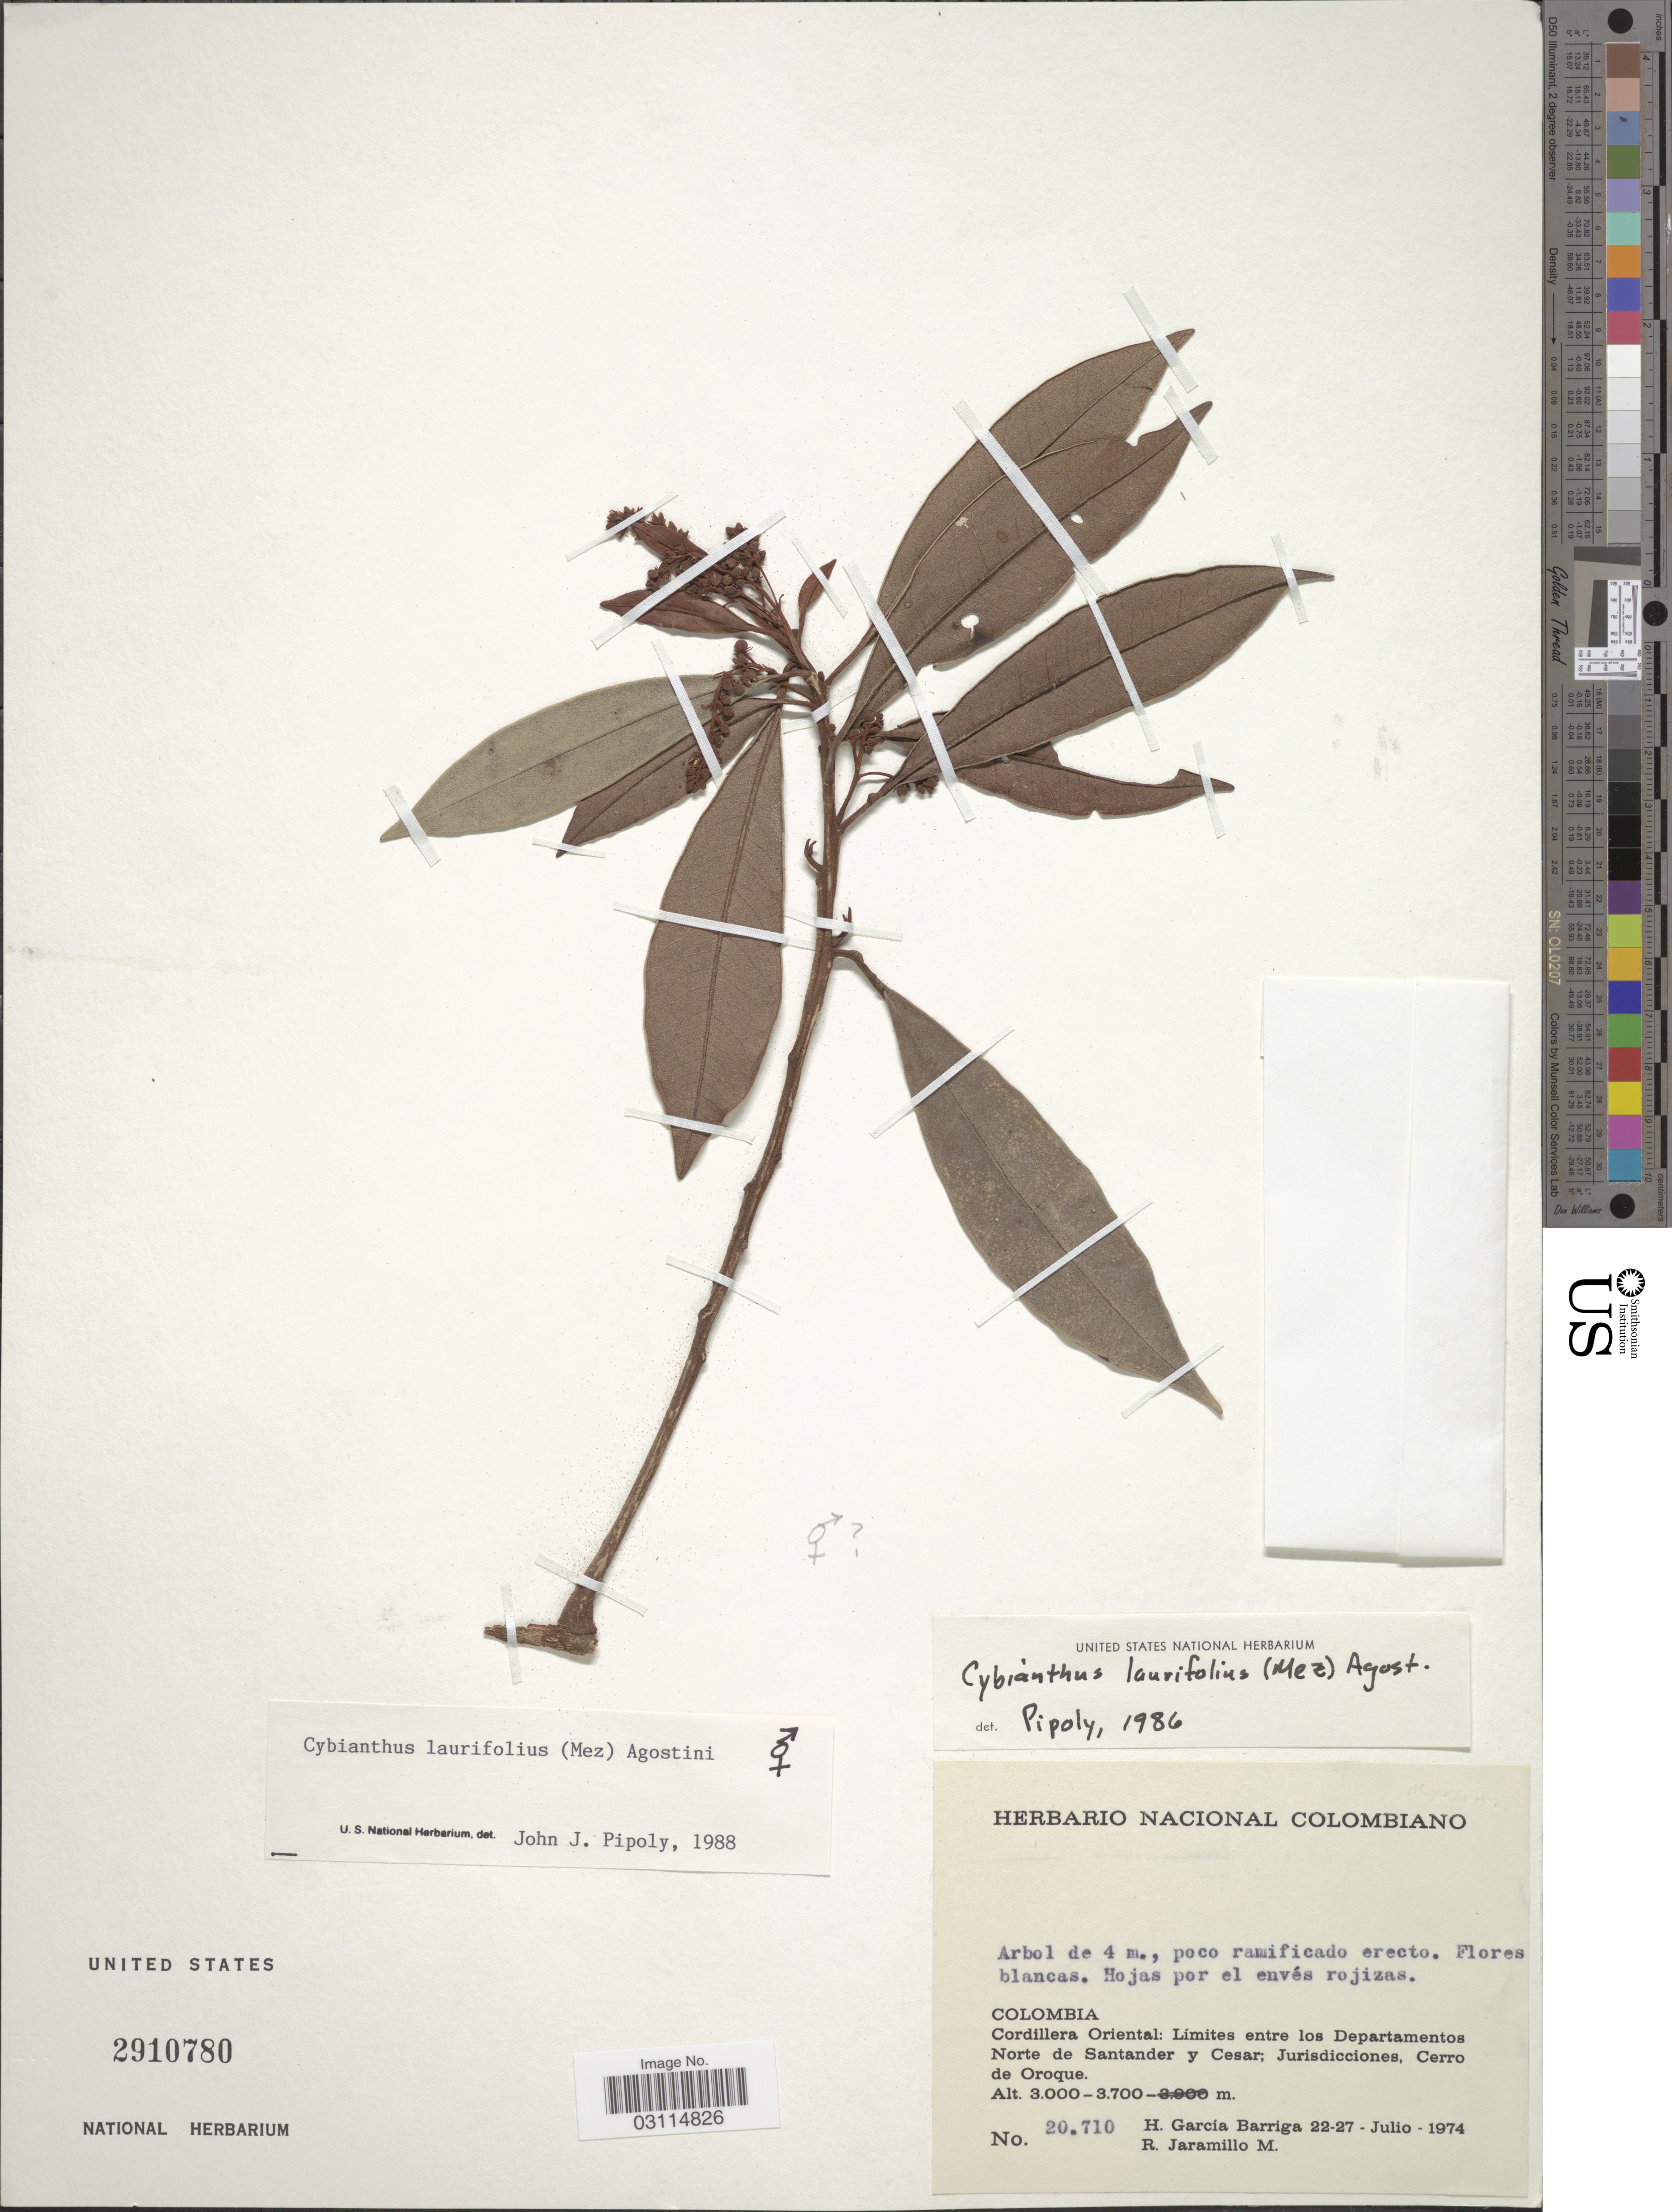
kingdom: Plantae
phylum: Tracheophyta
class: Magnoliopsida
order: Ericales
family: Primulaceae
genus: Cybianthus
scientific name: Cybianthus laurifolius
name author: (Mez) G. Agostini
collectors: H. García Barriga & R. Jaramillo M.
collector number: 20710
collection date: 1974-07-22/1974-07-27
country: Colombia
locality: Cordillera Oriental: Límites entre los Departamentos Norte de Santander y Cesar; Jurisdicciones, Cerro de Oroque.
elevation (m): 3000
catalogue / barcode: US 2910780